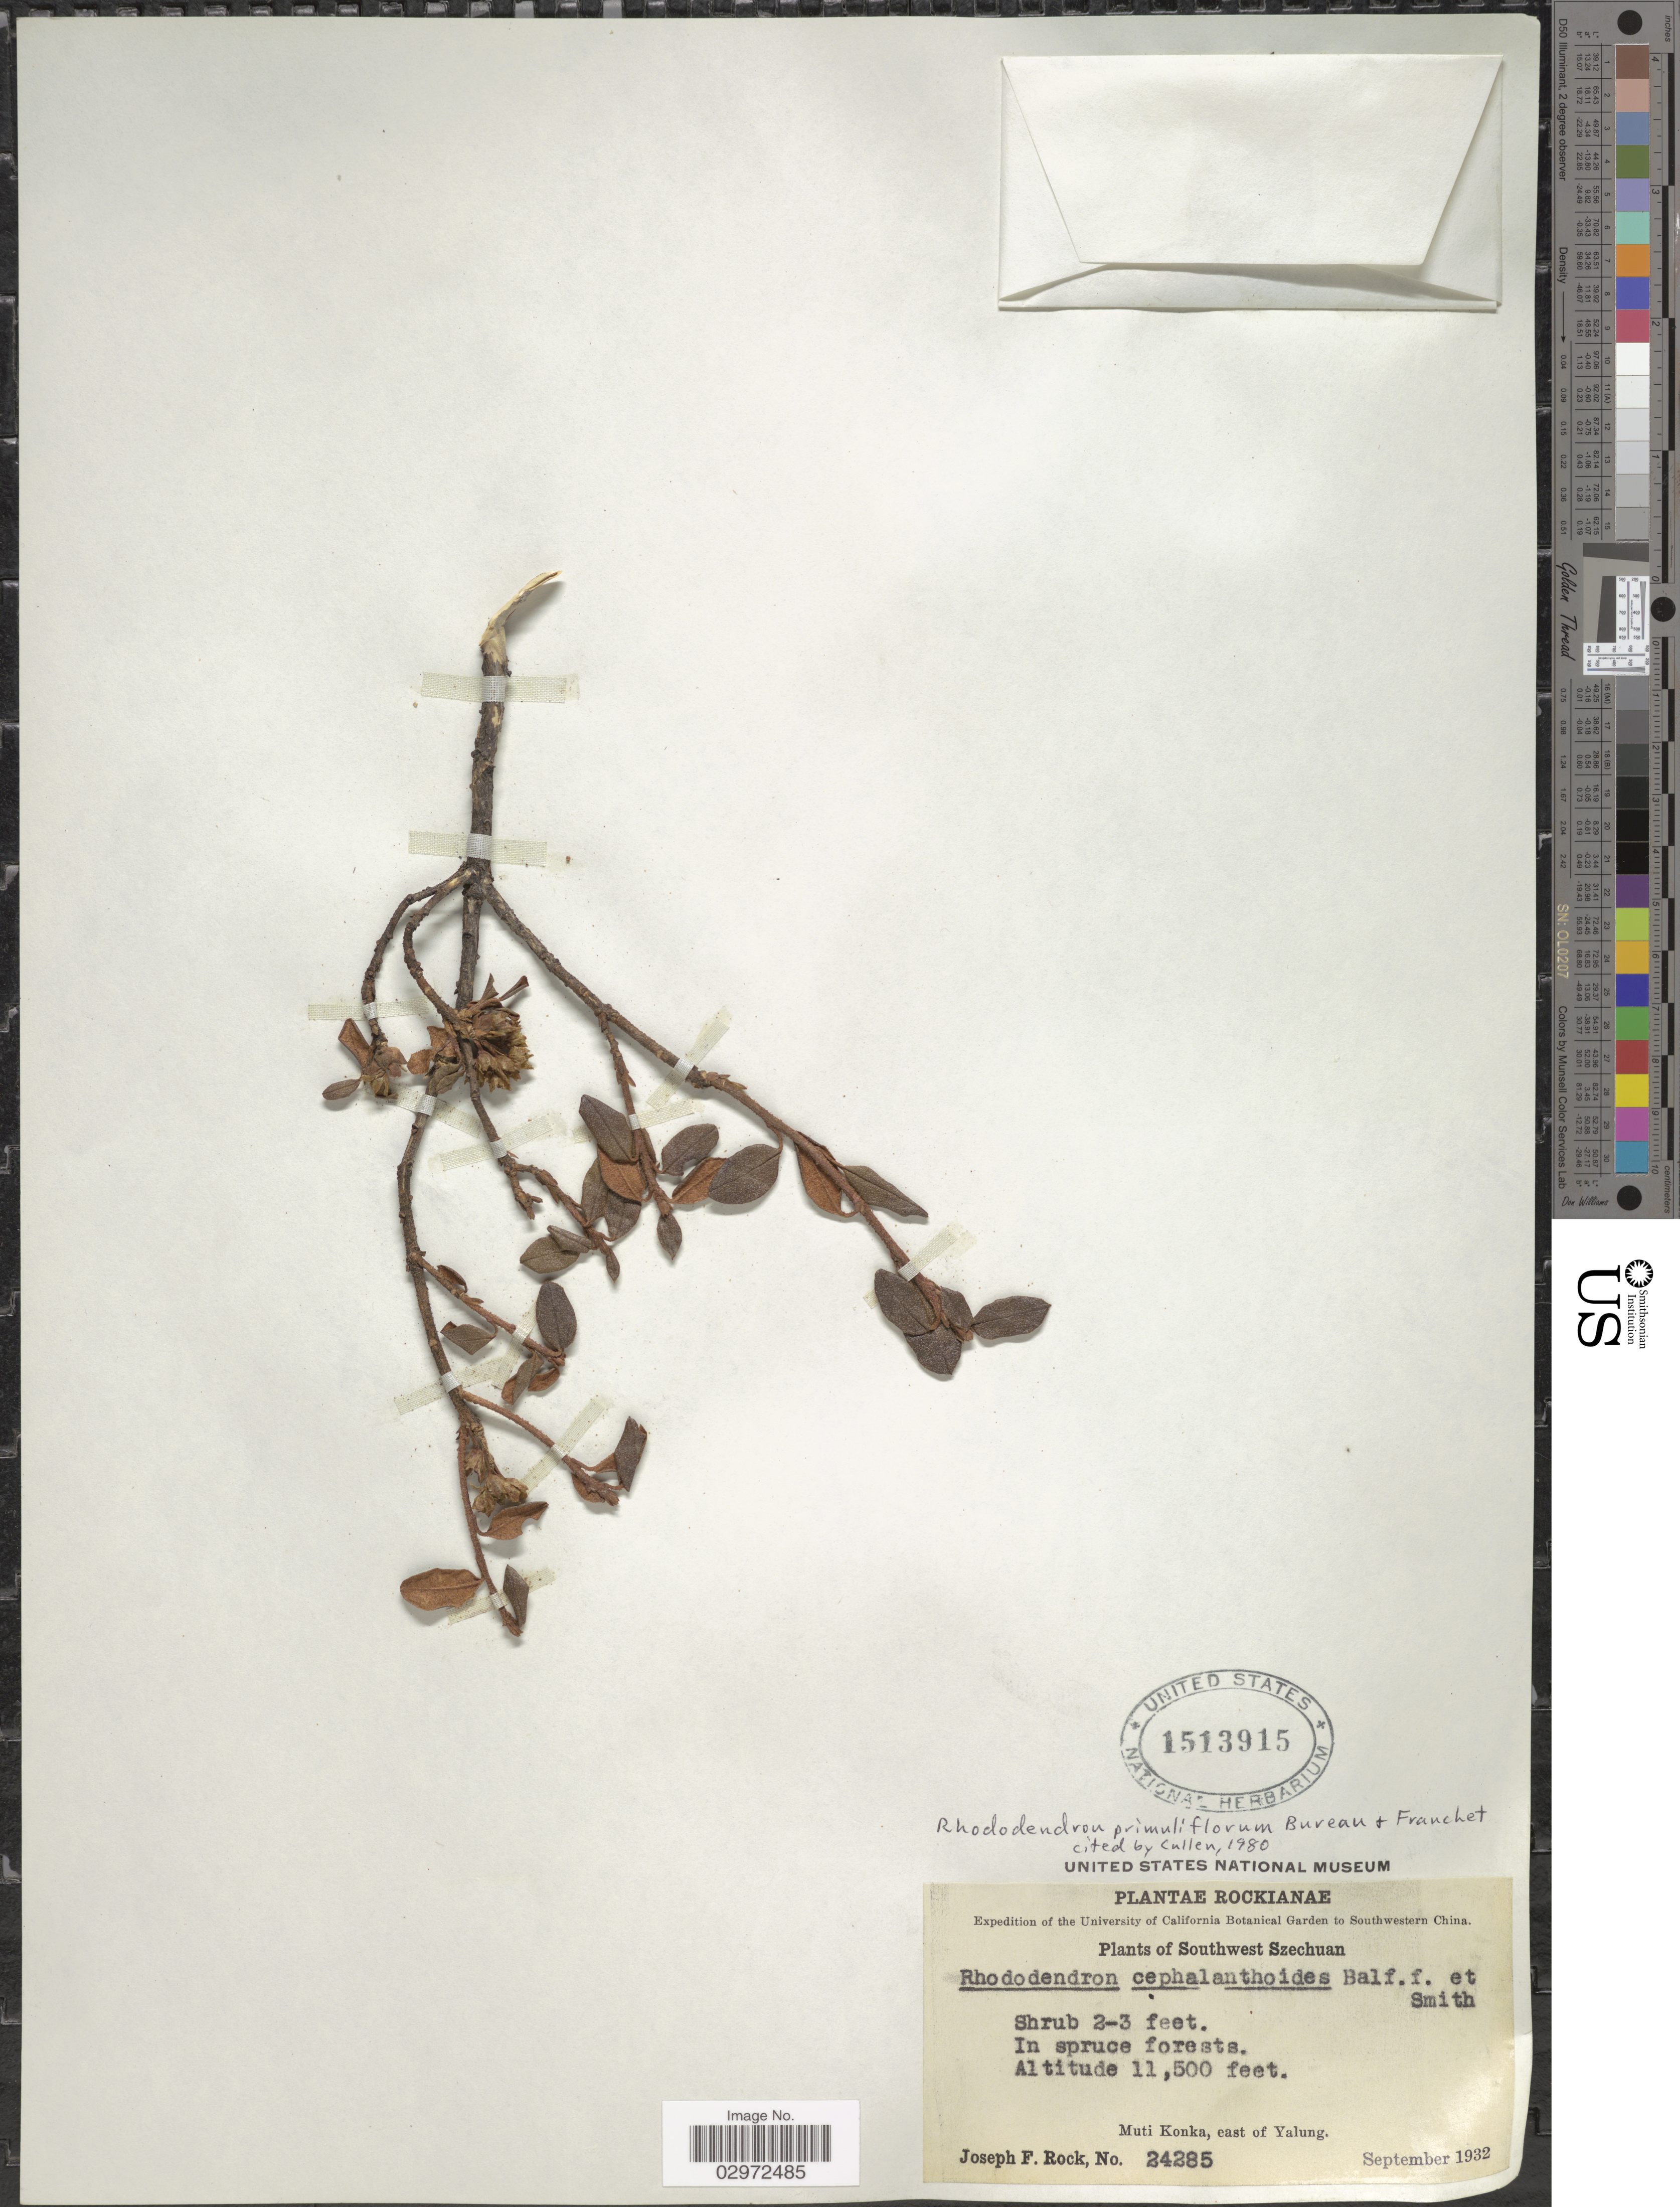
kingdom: Plantae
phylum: Tracheophyta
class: Magnoliopsida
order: Ericales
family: Ericaceae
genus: Rhododendron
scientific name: Rhododendron primuliflorum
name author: É. Bureau & Franch.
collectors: J. F. Rock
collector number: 24285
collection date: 1932-09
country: China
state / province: Sichuan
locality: Southwest Szechuan, Muti Konka, east of Yalung.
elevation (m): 3505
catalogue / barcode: US 1513915